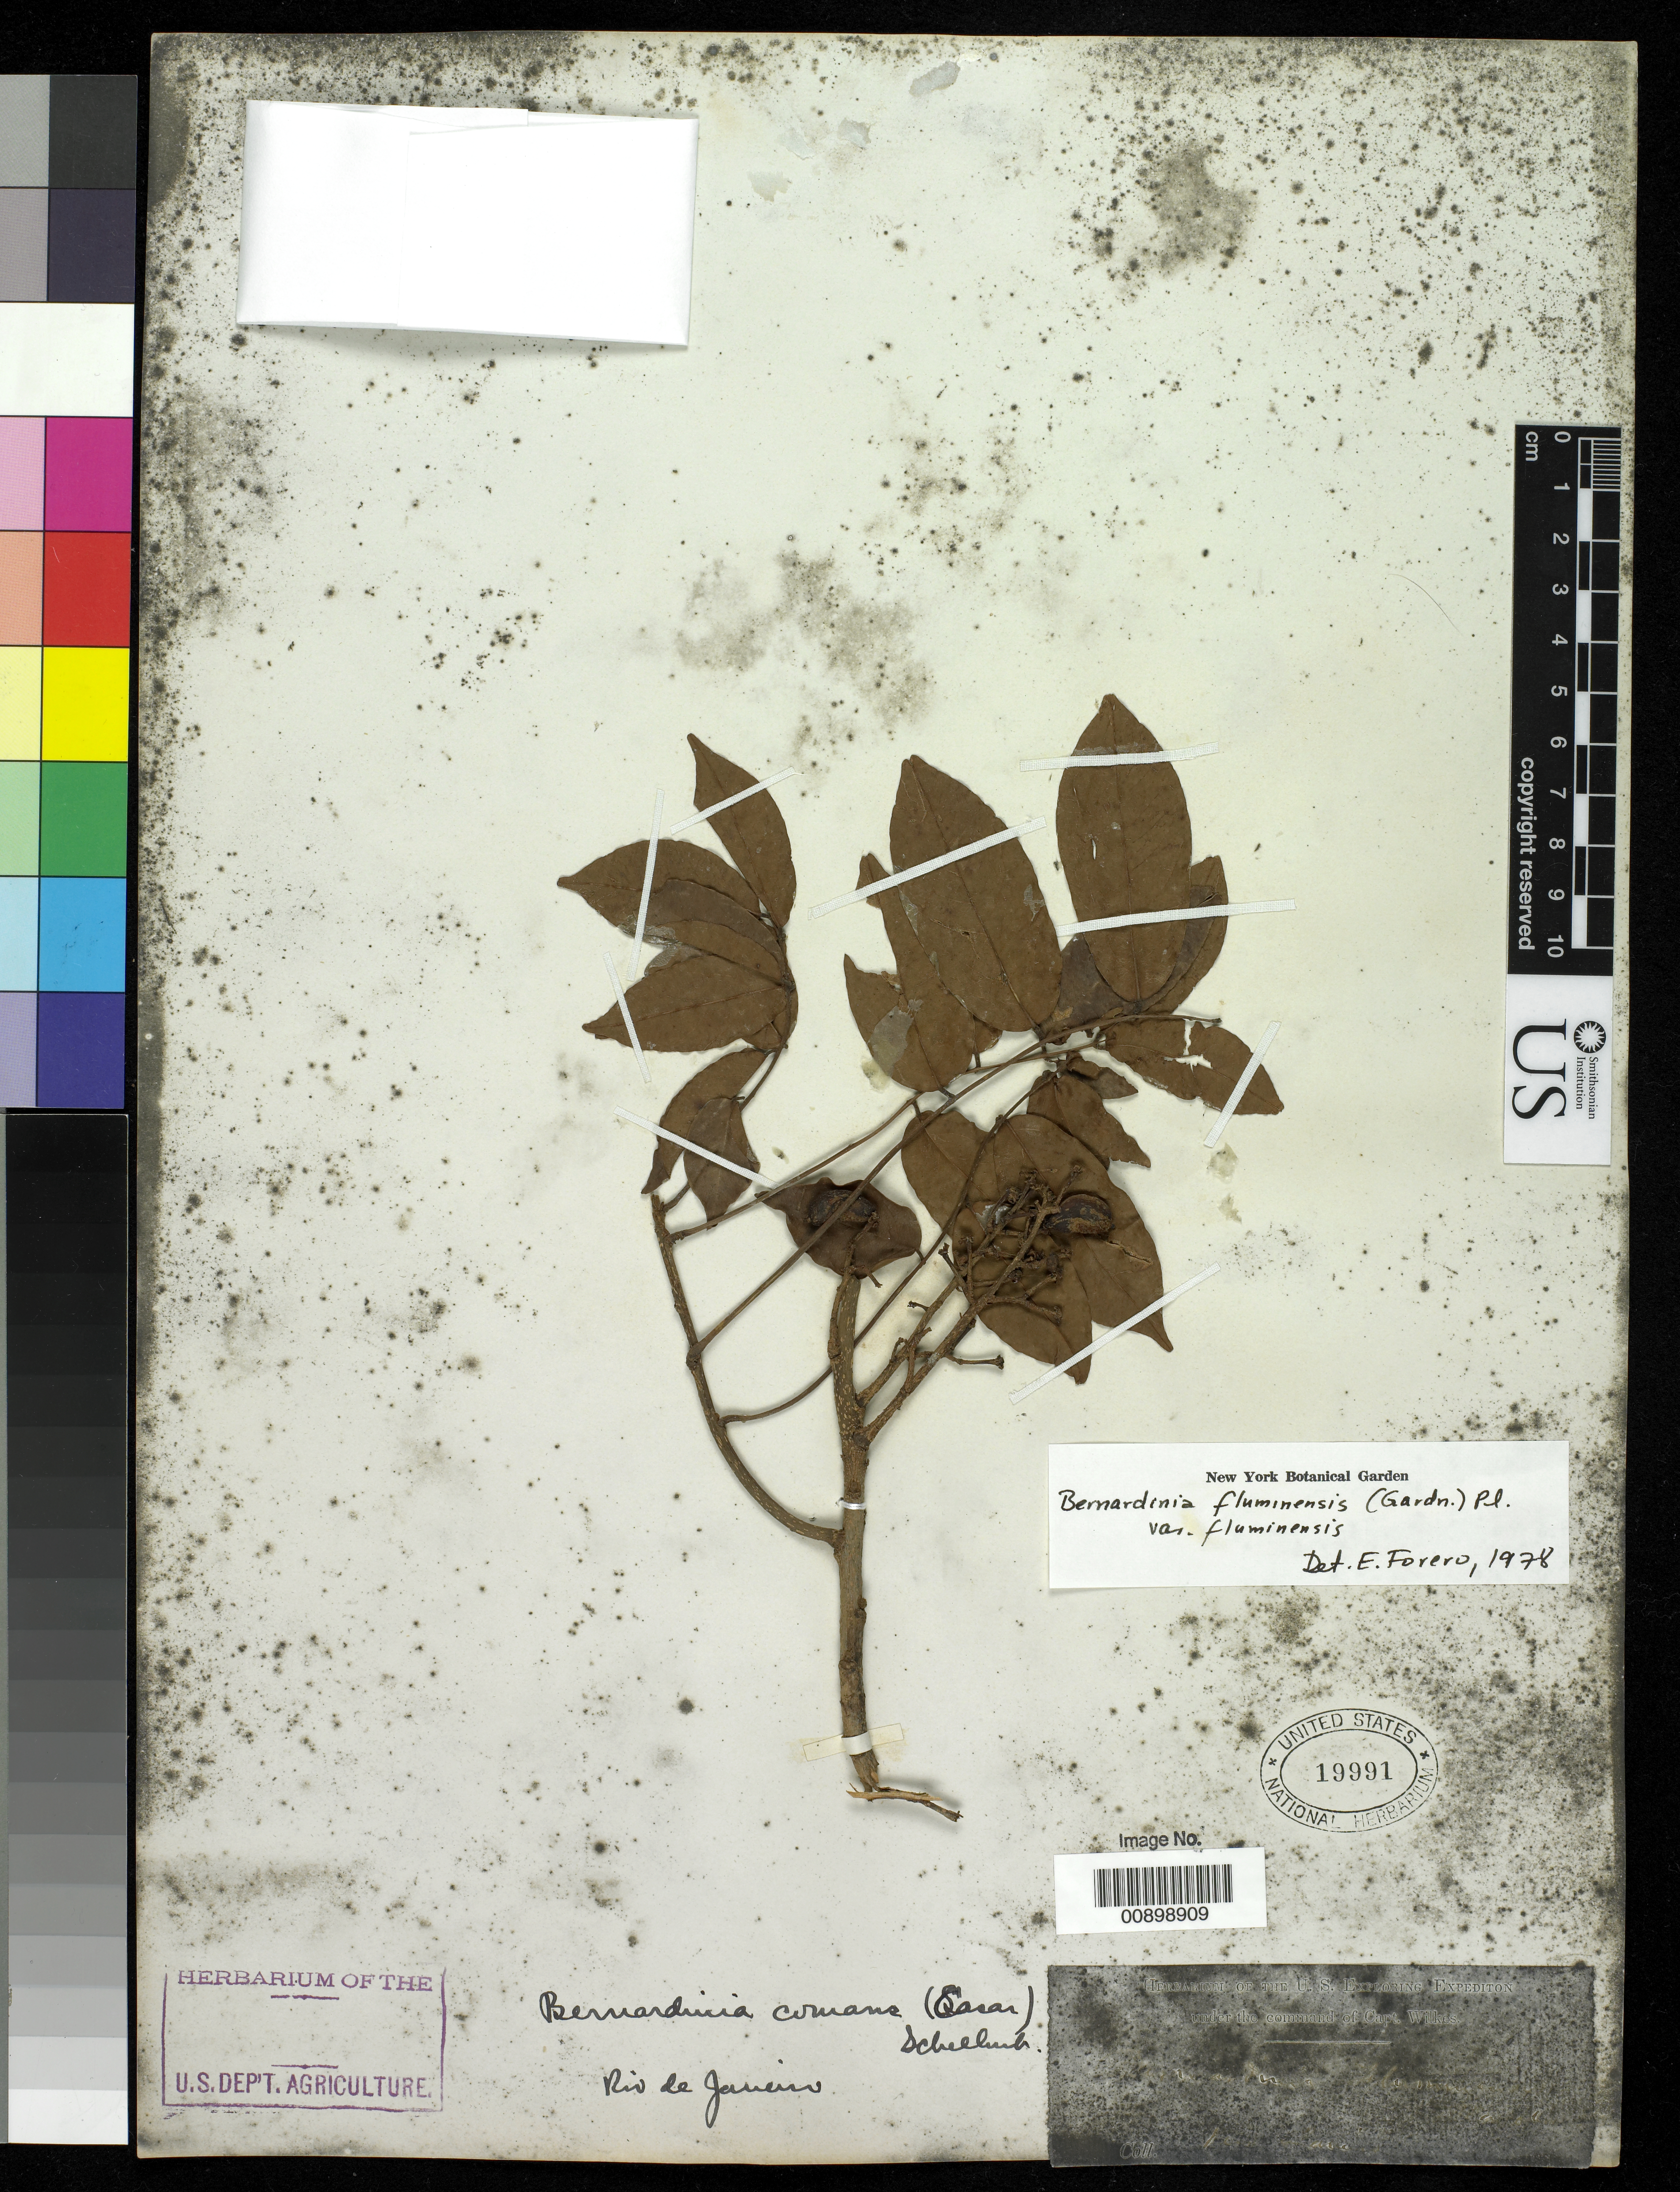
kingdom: Plantae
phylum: Tracheophyta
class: Magnoliopsida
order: Oxalidales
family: Connaraceae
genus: Rourea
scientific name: Rourea fluminensis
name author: (Gardner) Jongkind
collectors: Wilkes Explor. Exped.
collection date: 1838/1842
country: Brazil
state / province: Rio de Janeiro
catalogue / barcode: US 19991